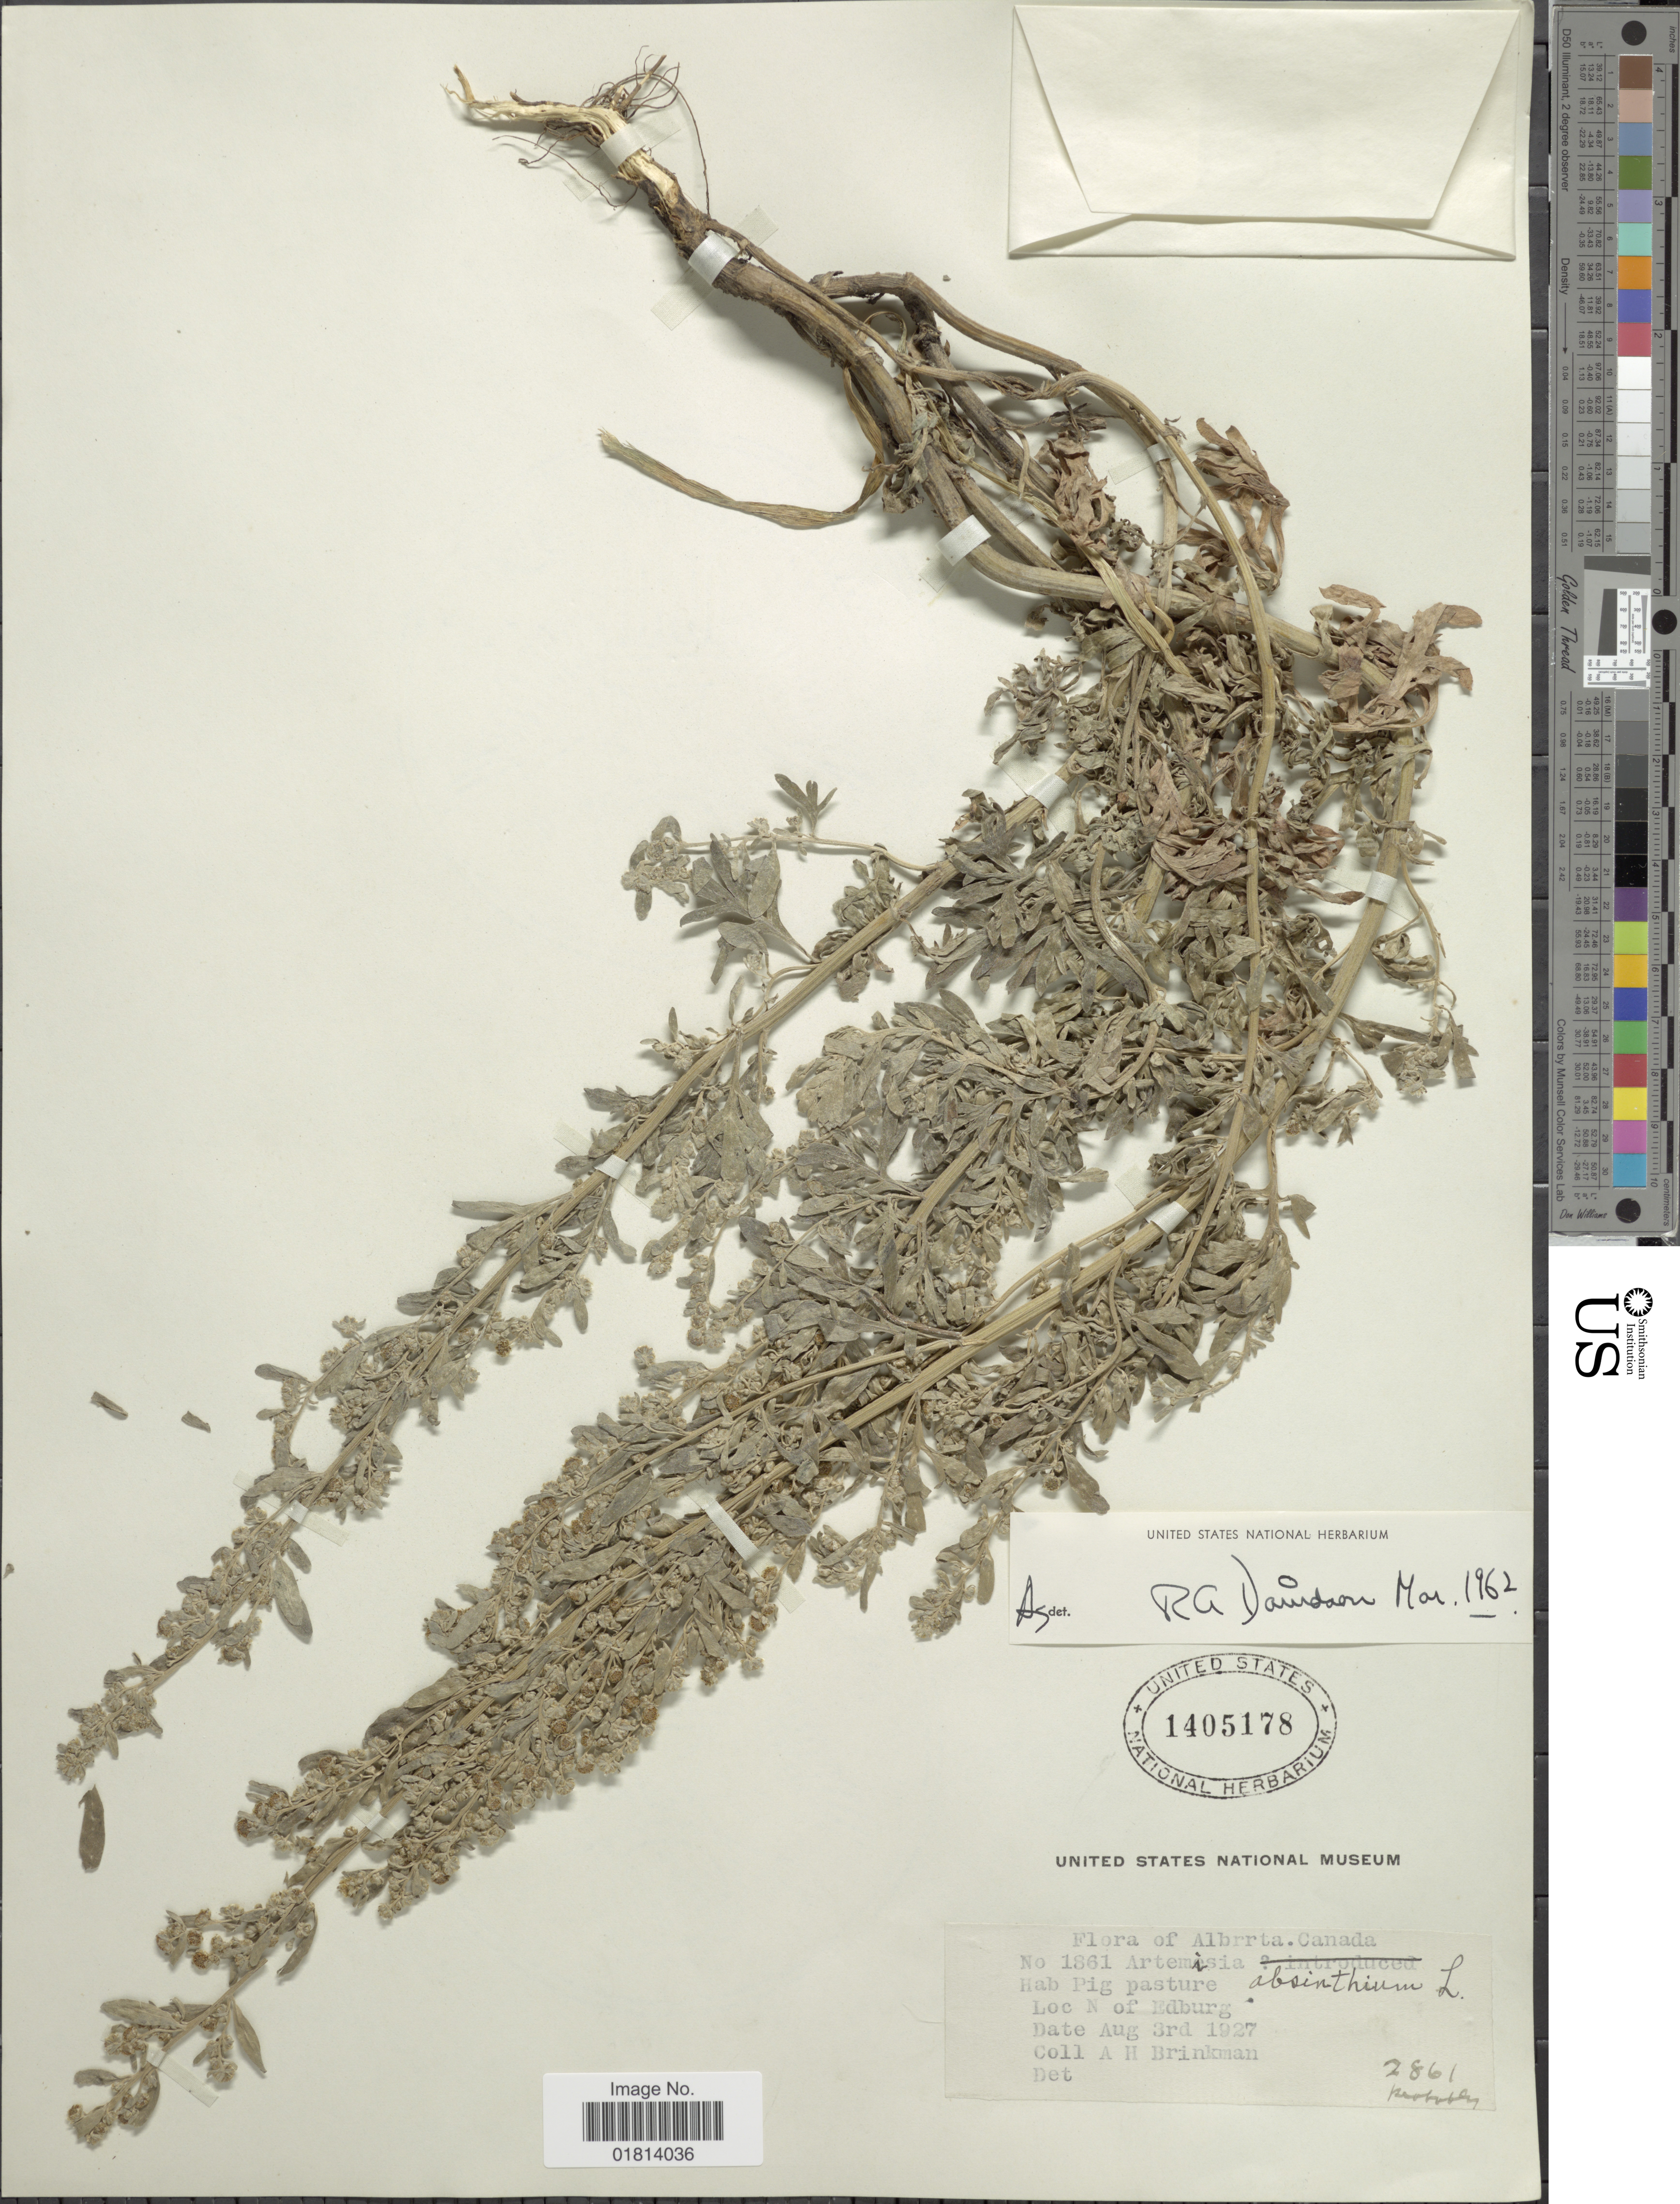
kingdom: Plantae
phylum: Tracheophyta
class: Magnoliopsida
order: Asterales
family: Asteraceae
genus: Artemisia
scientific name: Artemisia absinthium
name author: L.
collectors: A. Brinkman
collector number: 1861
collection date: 1927-08-03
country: Canada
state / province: Alberta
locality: N of Edburg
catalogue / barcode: US 1405178